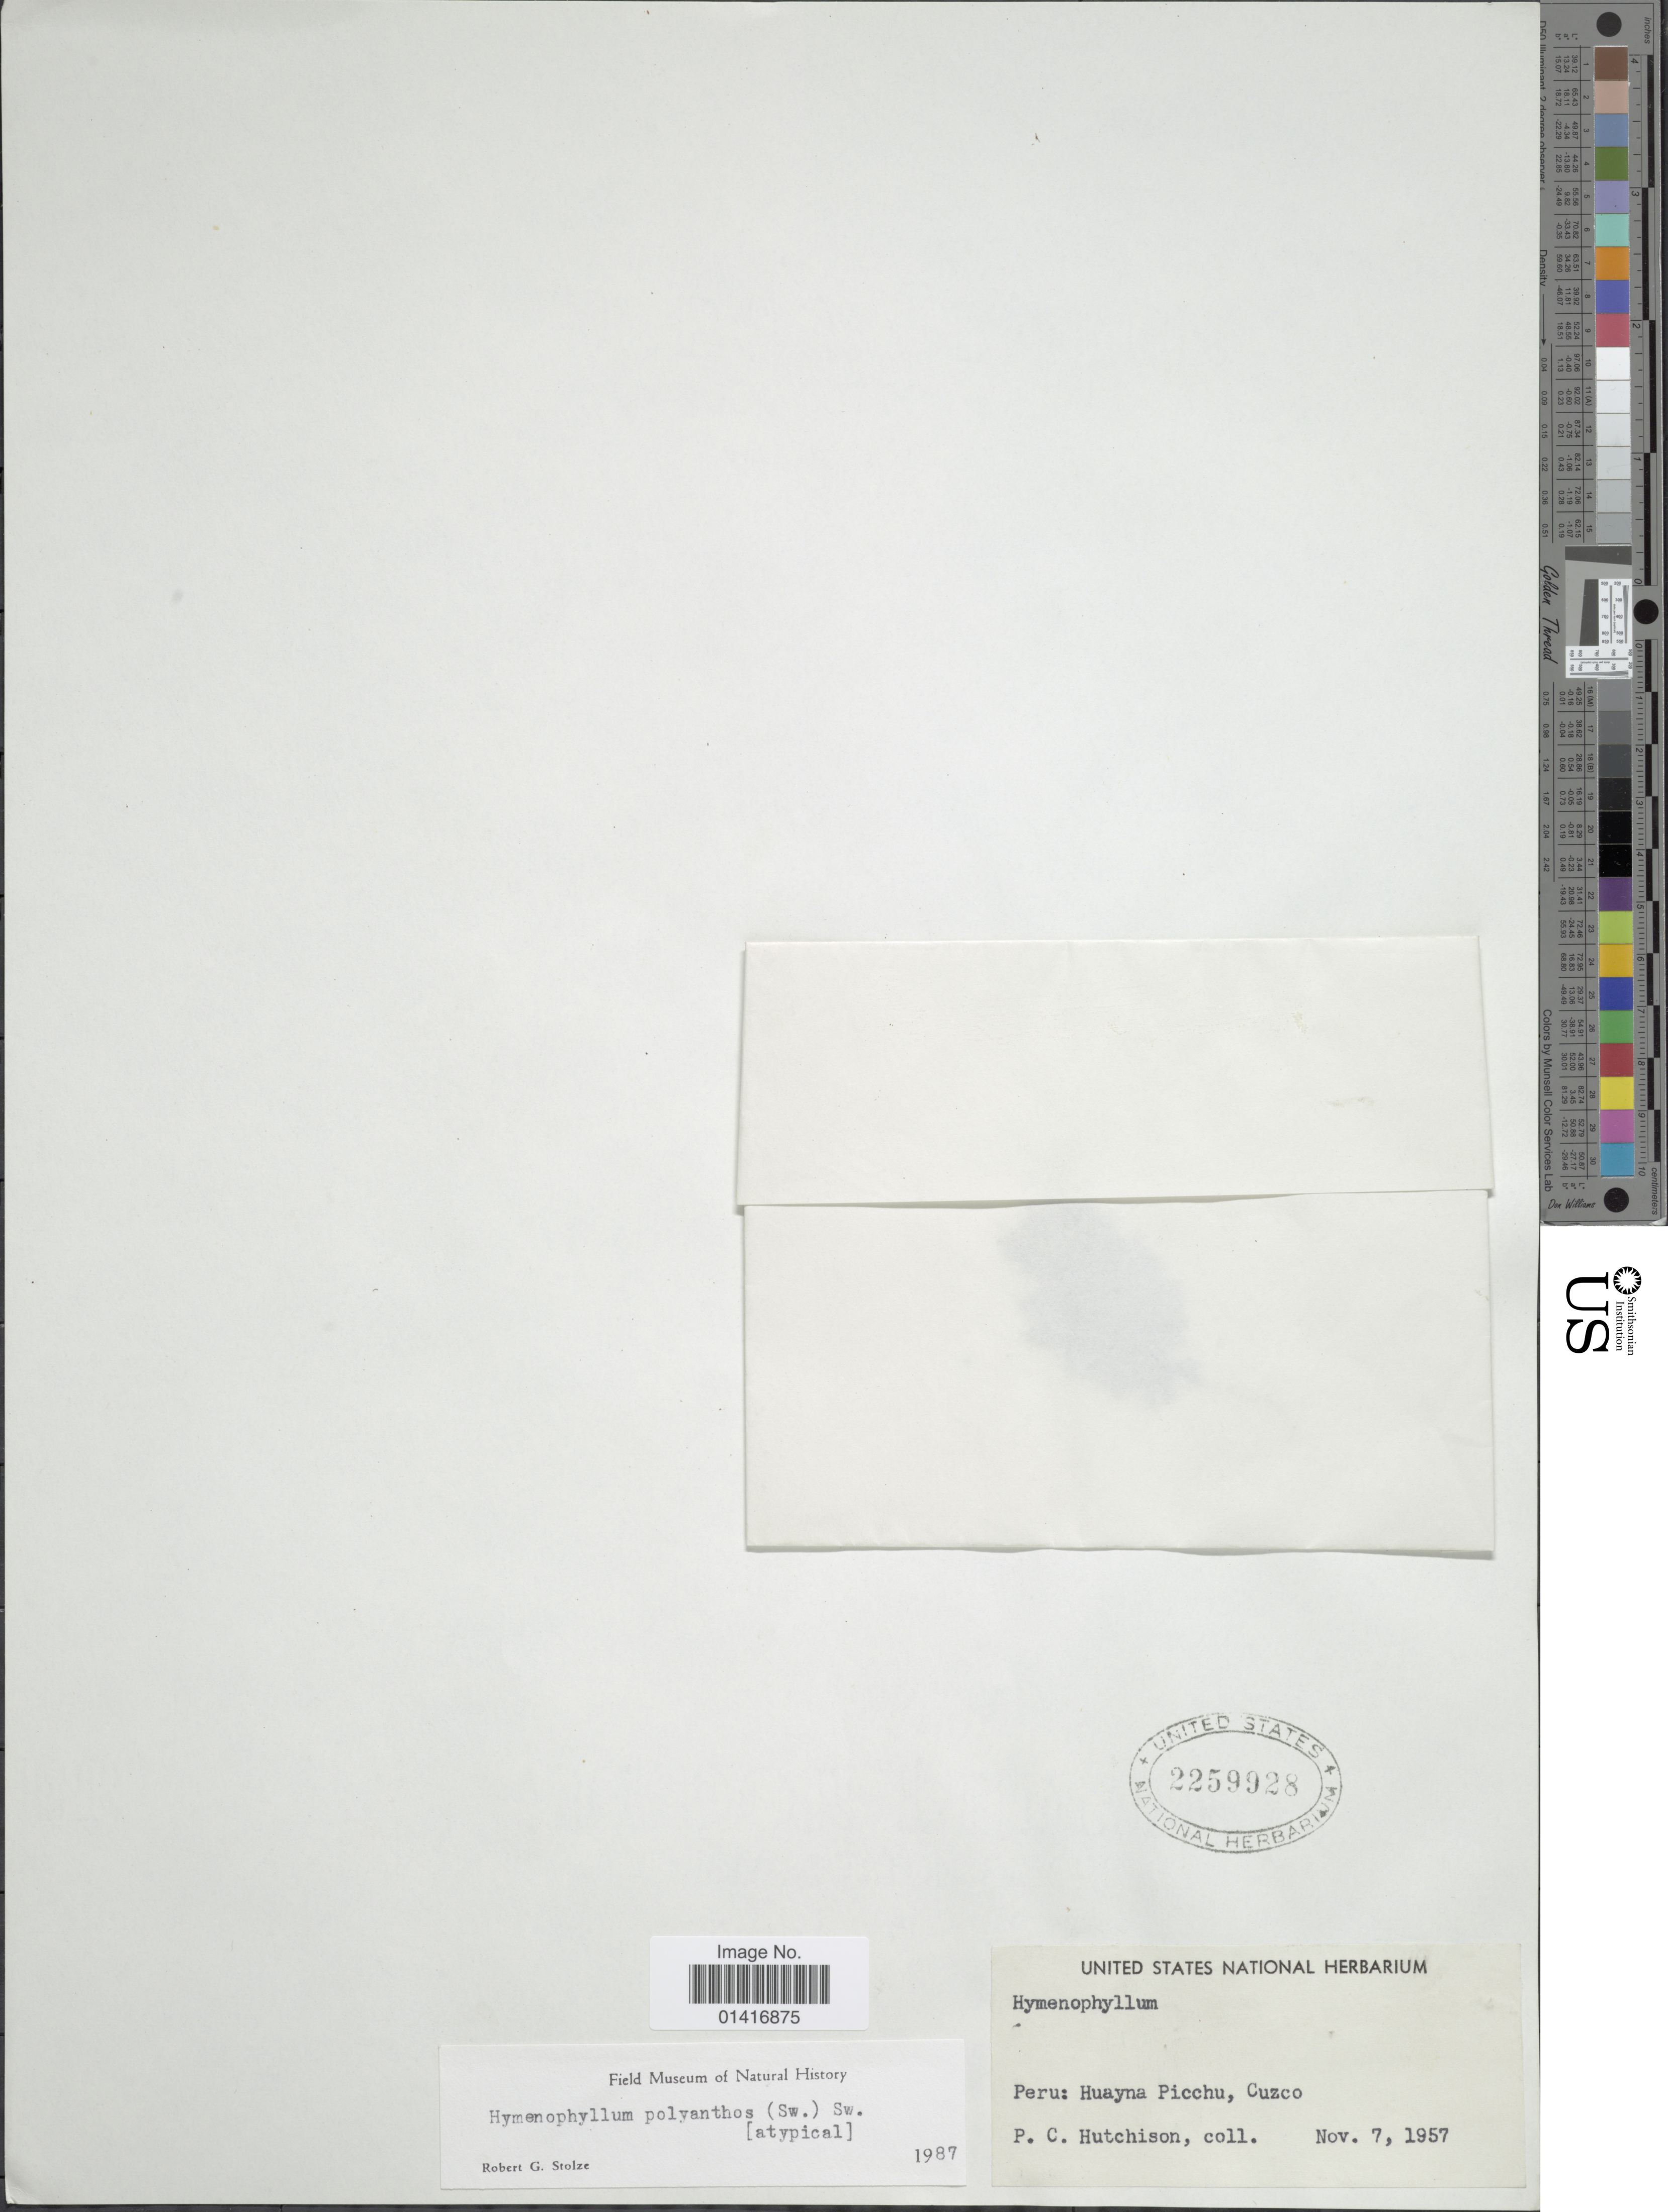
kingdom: Plantae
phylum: Tracheophyta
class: Polypodiopsida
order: Hymenophyllales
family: Hymenophyllaceae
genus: Hymenophyllum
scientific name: Hymenophyllum polyanthos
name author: (Sw.) Sw.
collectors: P. C. Hutchison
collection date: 1957-11-07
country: Peru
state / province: Cusco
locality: Huayna Picchu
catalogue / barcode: US 2259928